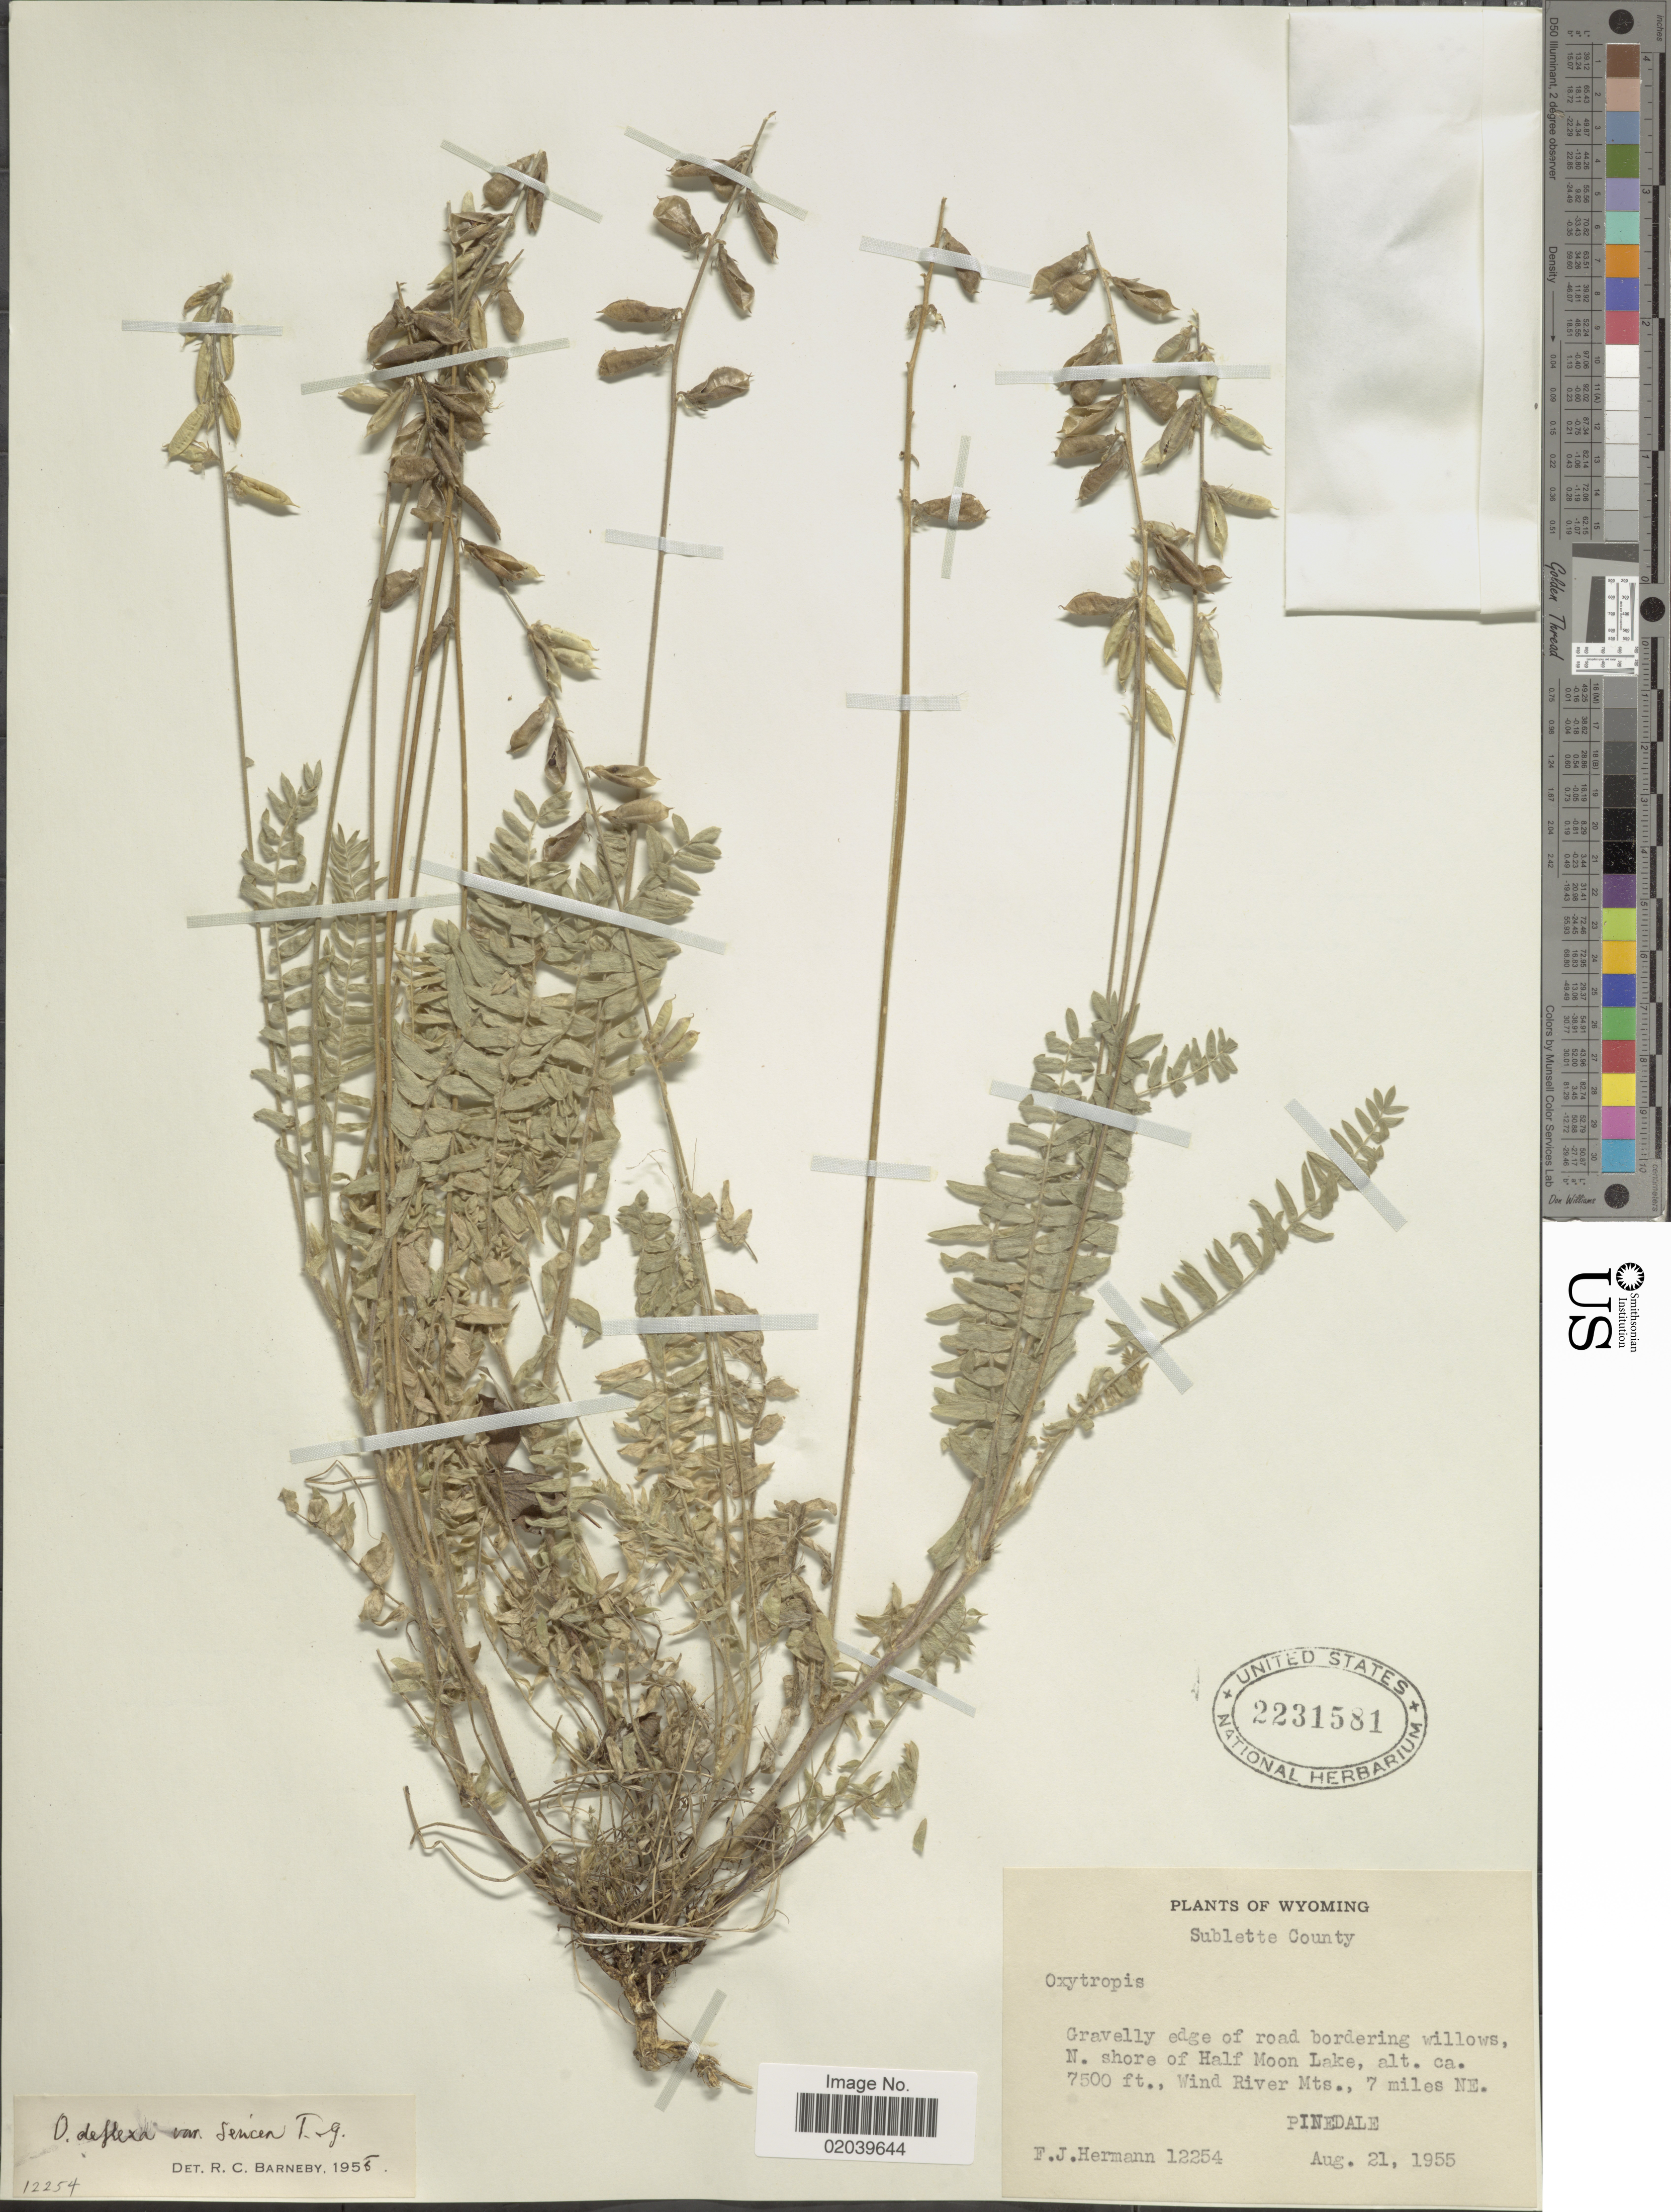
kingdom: Plantae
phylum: Tracheophyta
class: Magnoliopsida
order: Fabales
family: Fabaceae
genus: Oxytropis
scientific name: Oxytropis deflexa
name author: (Pall.) DC.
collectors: F. J. Hermann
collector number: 12254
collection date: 1955-08-21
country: United States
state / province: Wyoming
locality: Sublette County, Gravelly edge of road bordering willowsm N. shore of Half Moon Lake, Wind River Mts., 7 miles NE Pinedale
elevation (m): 2286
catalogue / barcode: US 2231581